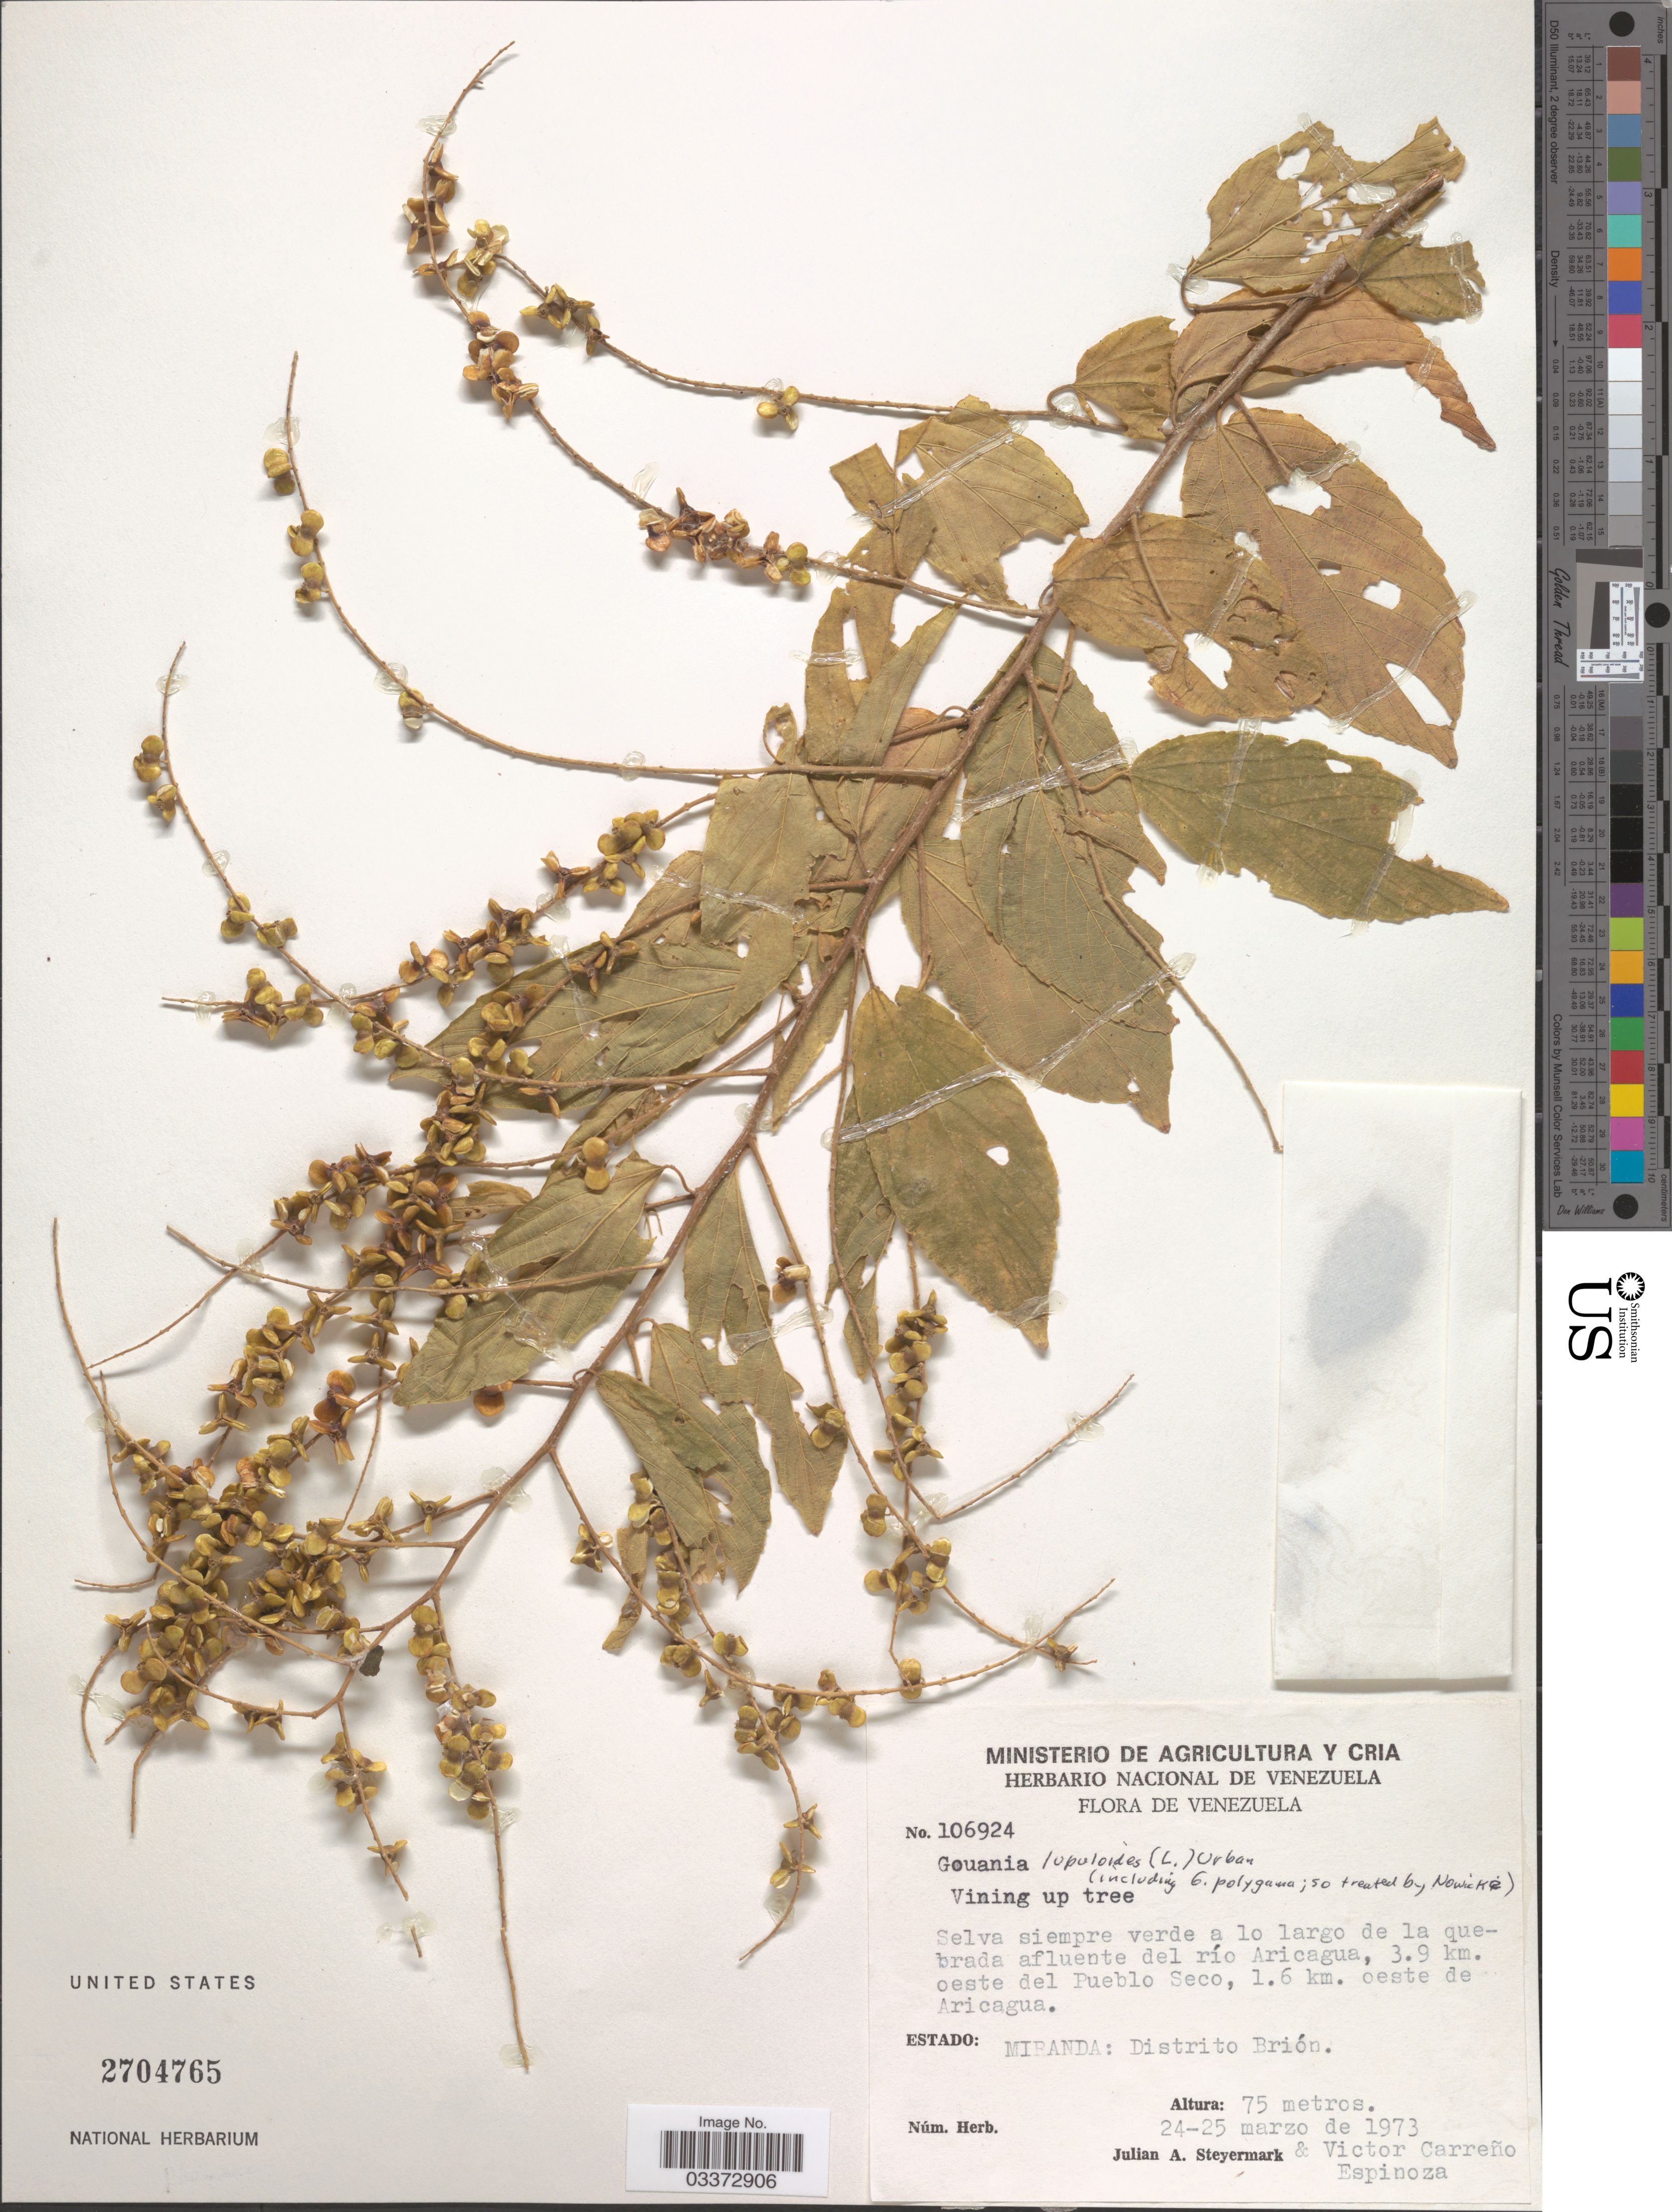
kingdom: Plantae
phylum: Tracheophyta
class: Magnoliopsida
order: Rosales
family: Rhamnaceae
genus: Gouania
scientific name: Gouania polygama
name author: (Jacq.) Urb.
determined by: Figueira, Mauricio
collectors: J. Steyermark & V. Carreño E.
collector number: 106924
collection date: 1973-03-24/1973-03-25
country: Venezuela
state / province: Miranda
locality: Distrito Brión. Selva siempre verde a lo largo de la quebrada afluente del río Aricagua, 3.9 km. oeste del Pueblo Seco, 1.6 km. oeste de Aricagua.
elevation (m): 75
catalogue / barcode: US 2704765